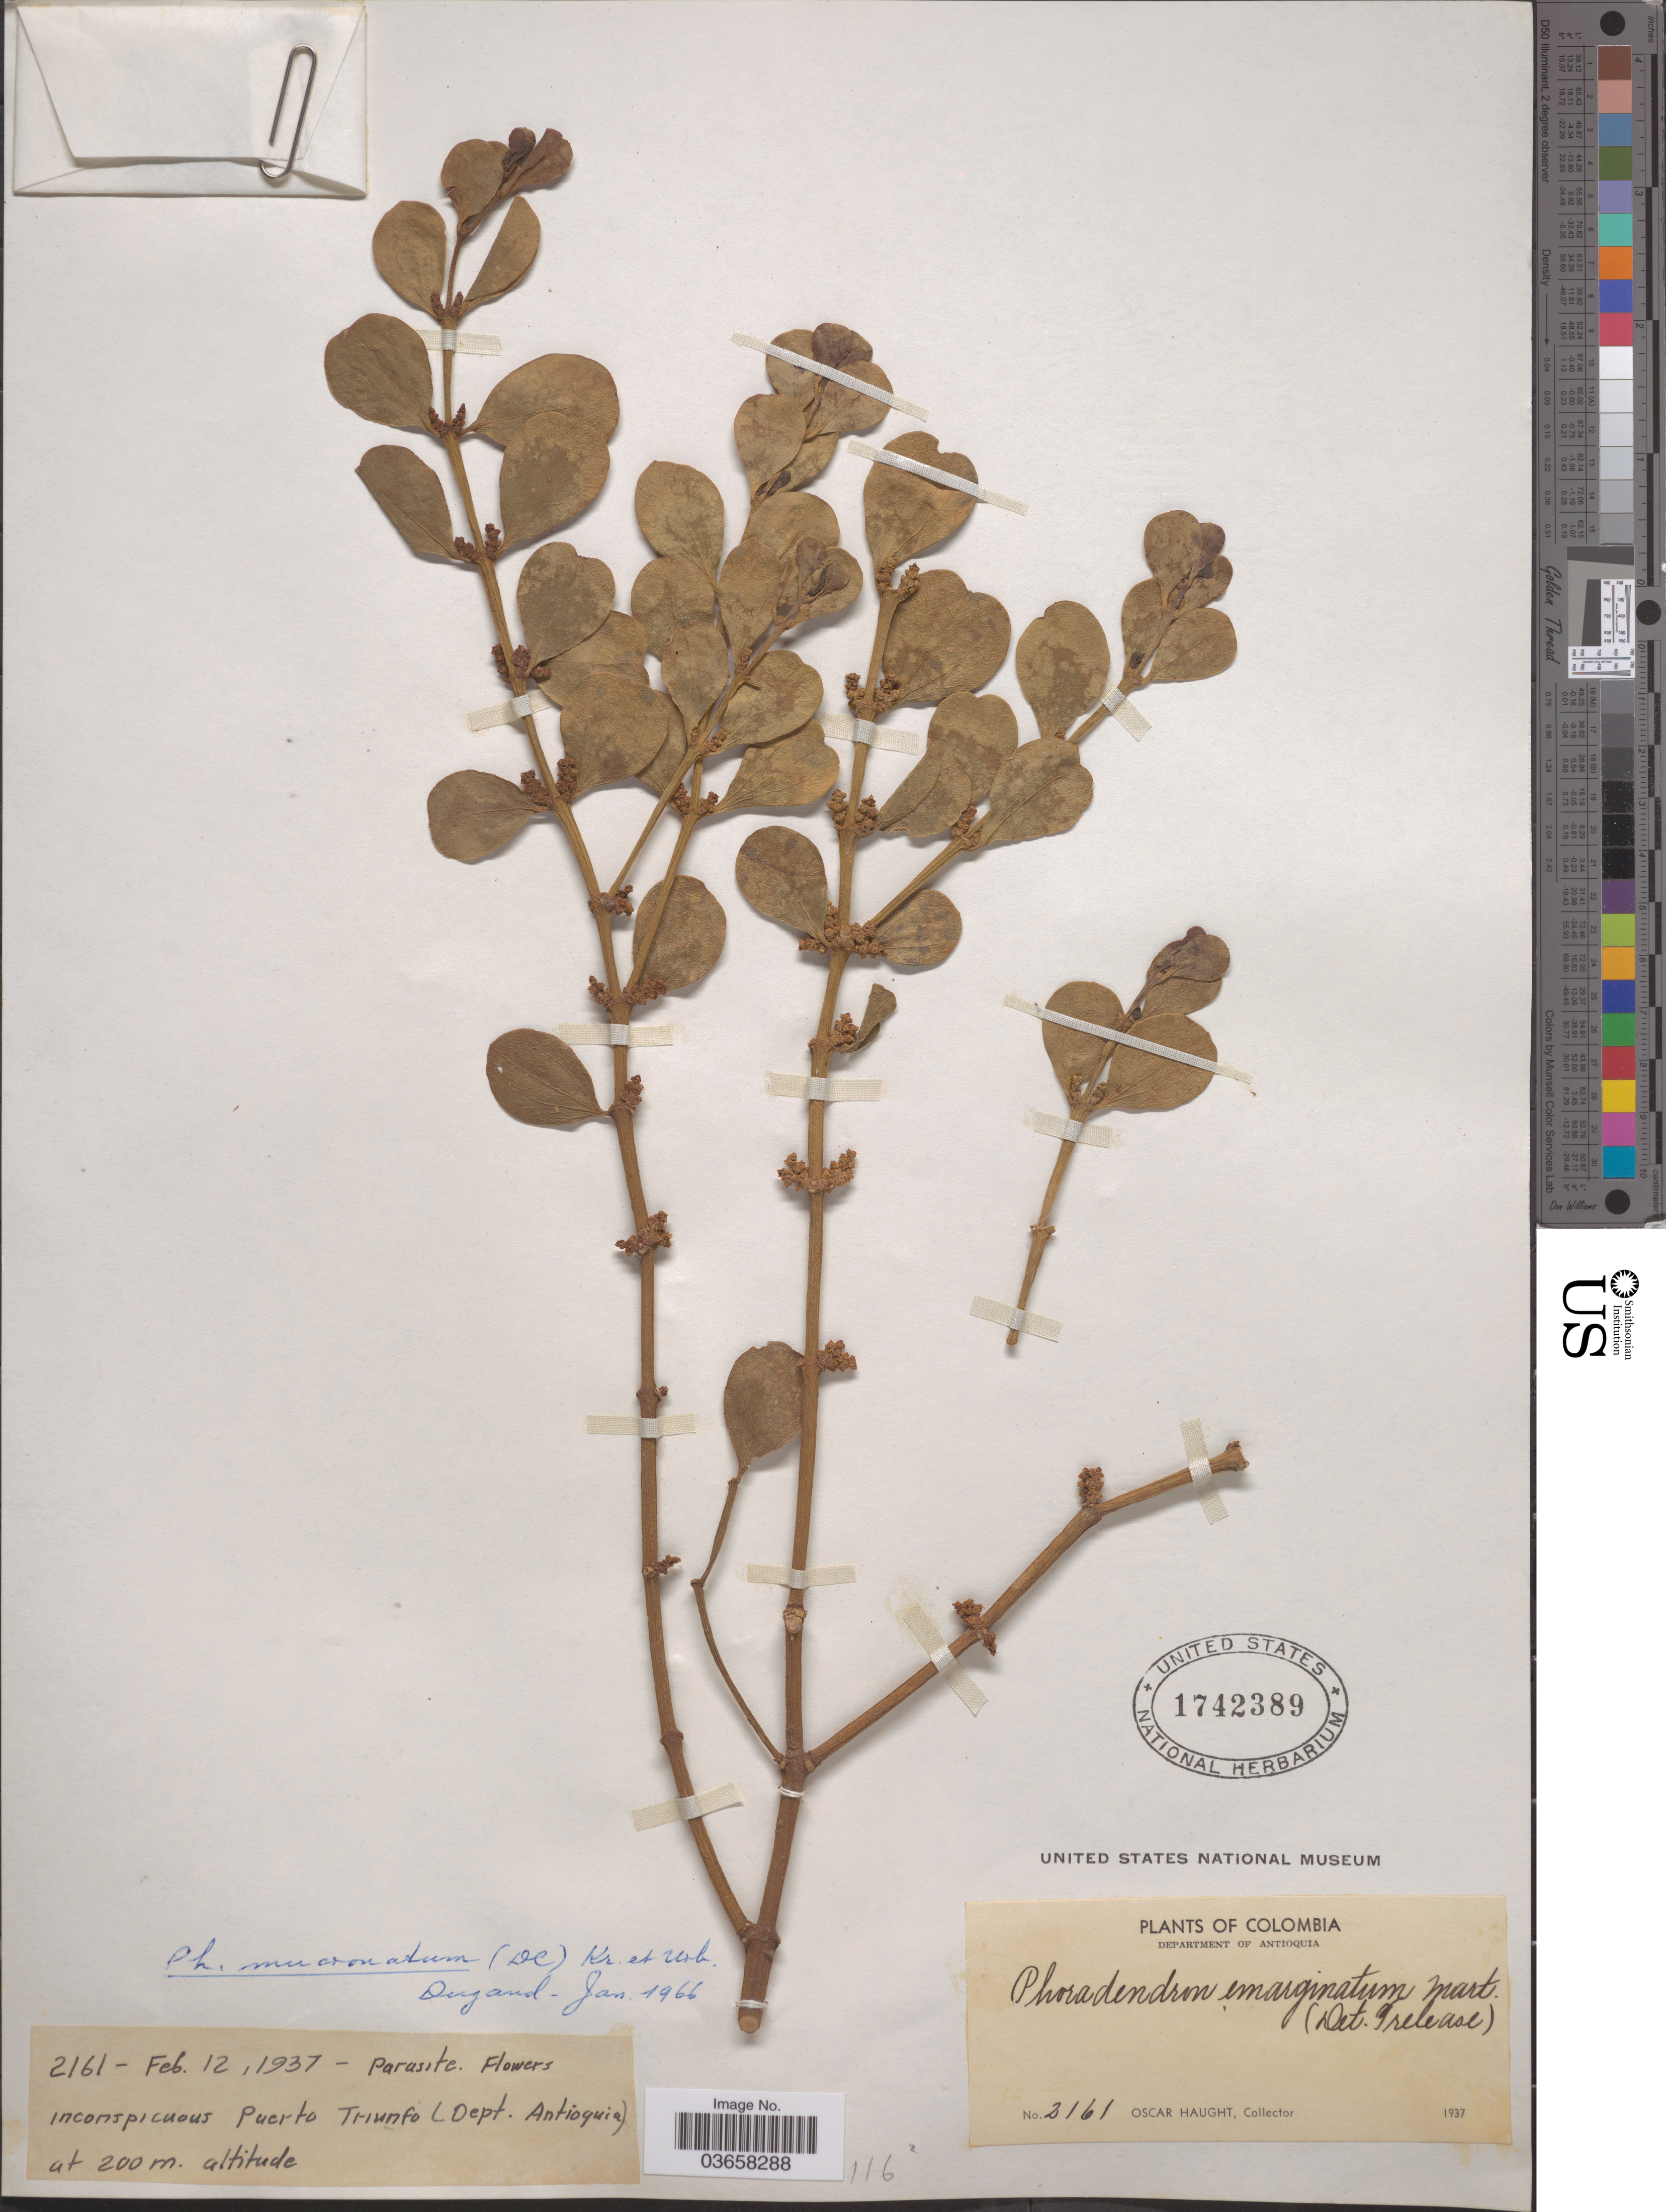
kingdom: Plantae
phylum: Tracheophyta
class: Magnoliopsida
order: Santalales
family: Viscaceae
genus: Phoradendron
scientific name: Phoradendron mucronatum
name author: (DC.) Krug & Urb.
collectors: O. Haught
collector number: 2161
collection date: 1937-02-12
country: Colombia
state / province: Antioquia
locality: Puerto Triunfo (Dept. Antioquia).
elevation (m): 200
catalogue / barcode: US 1742389